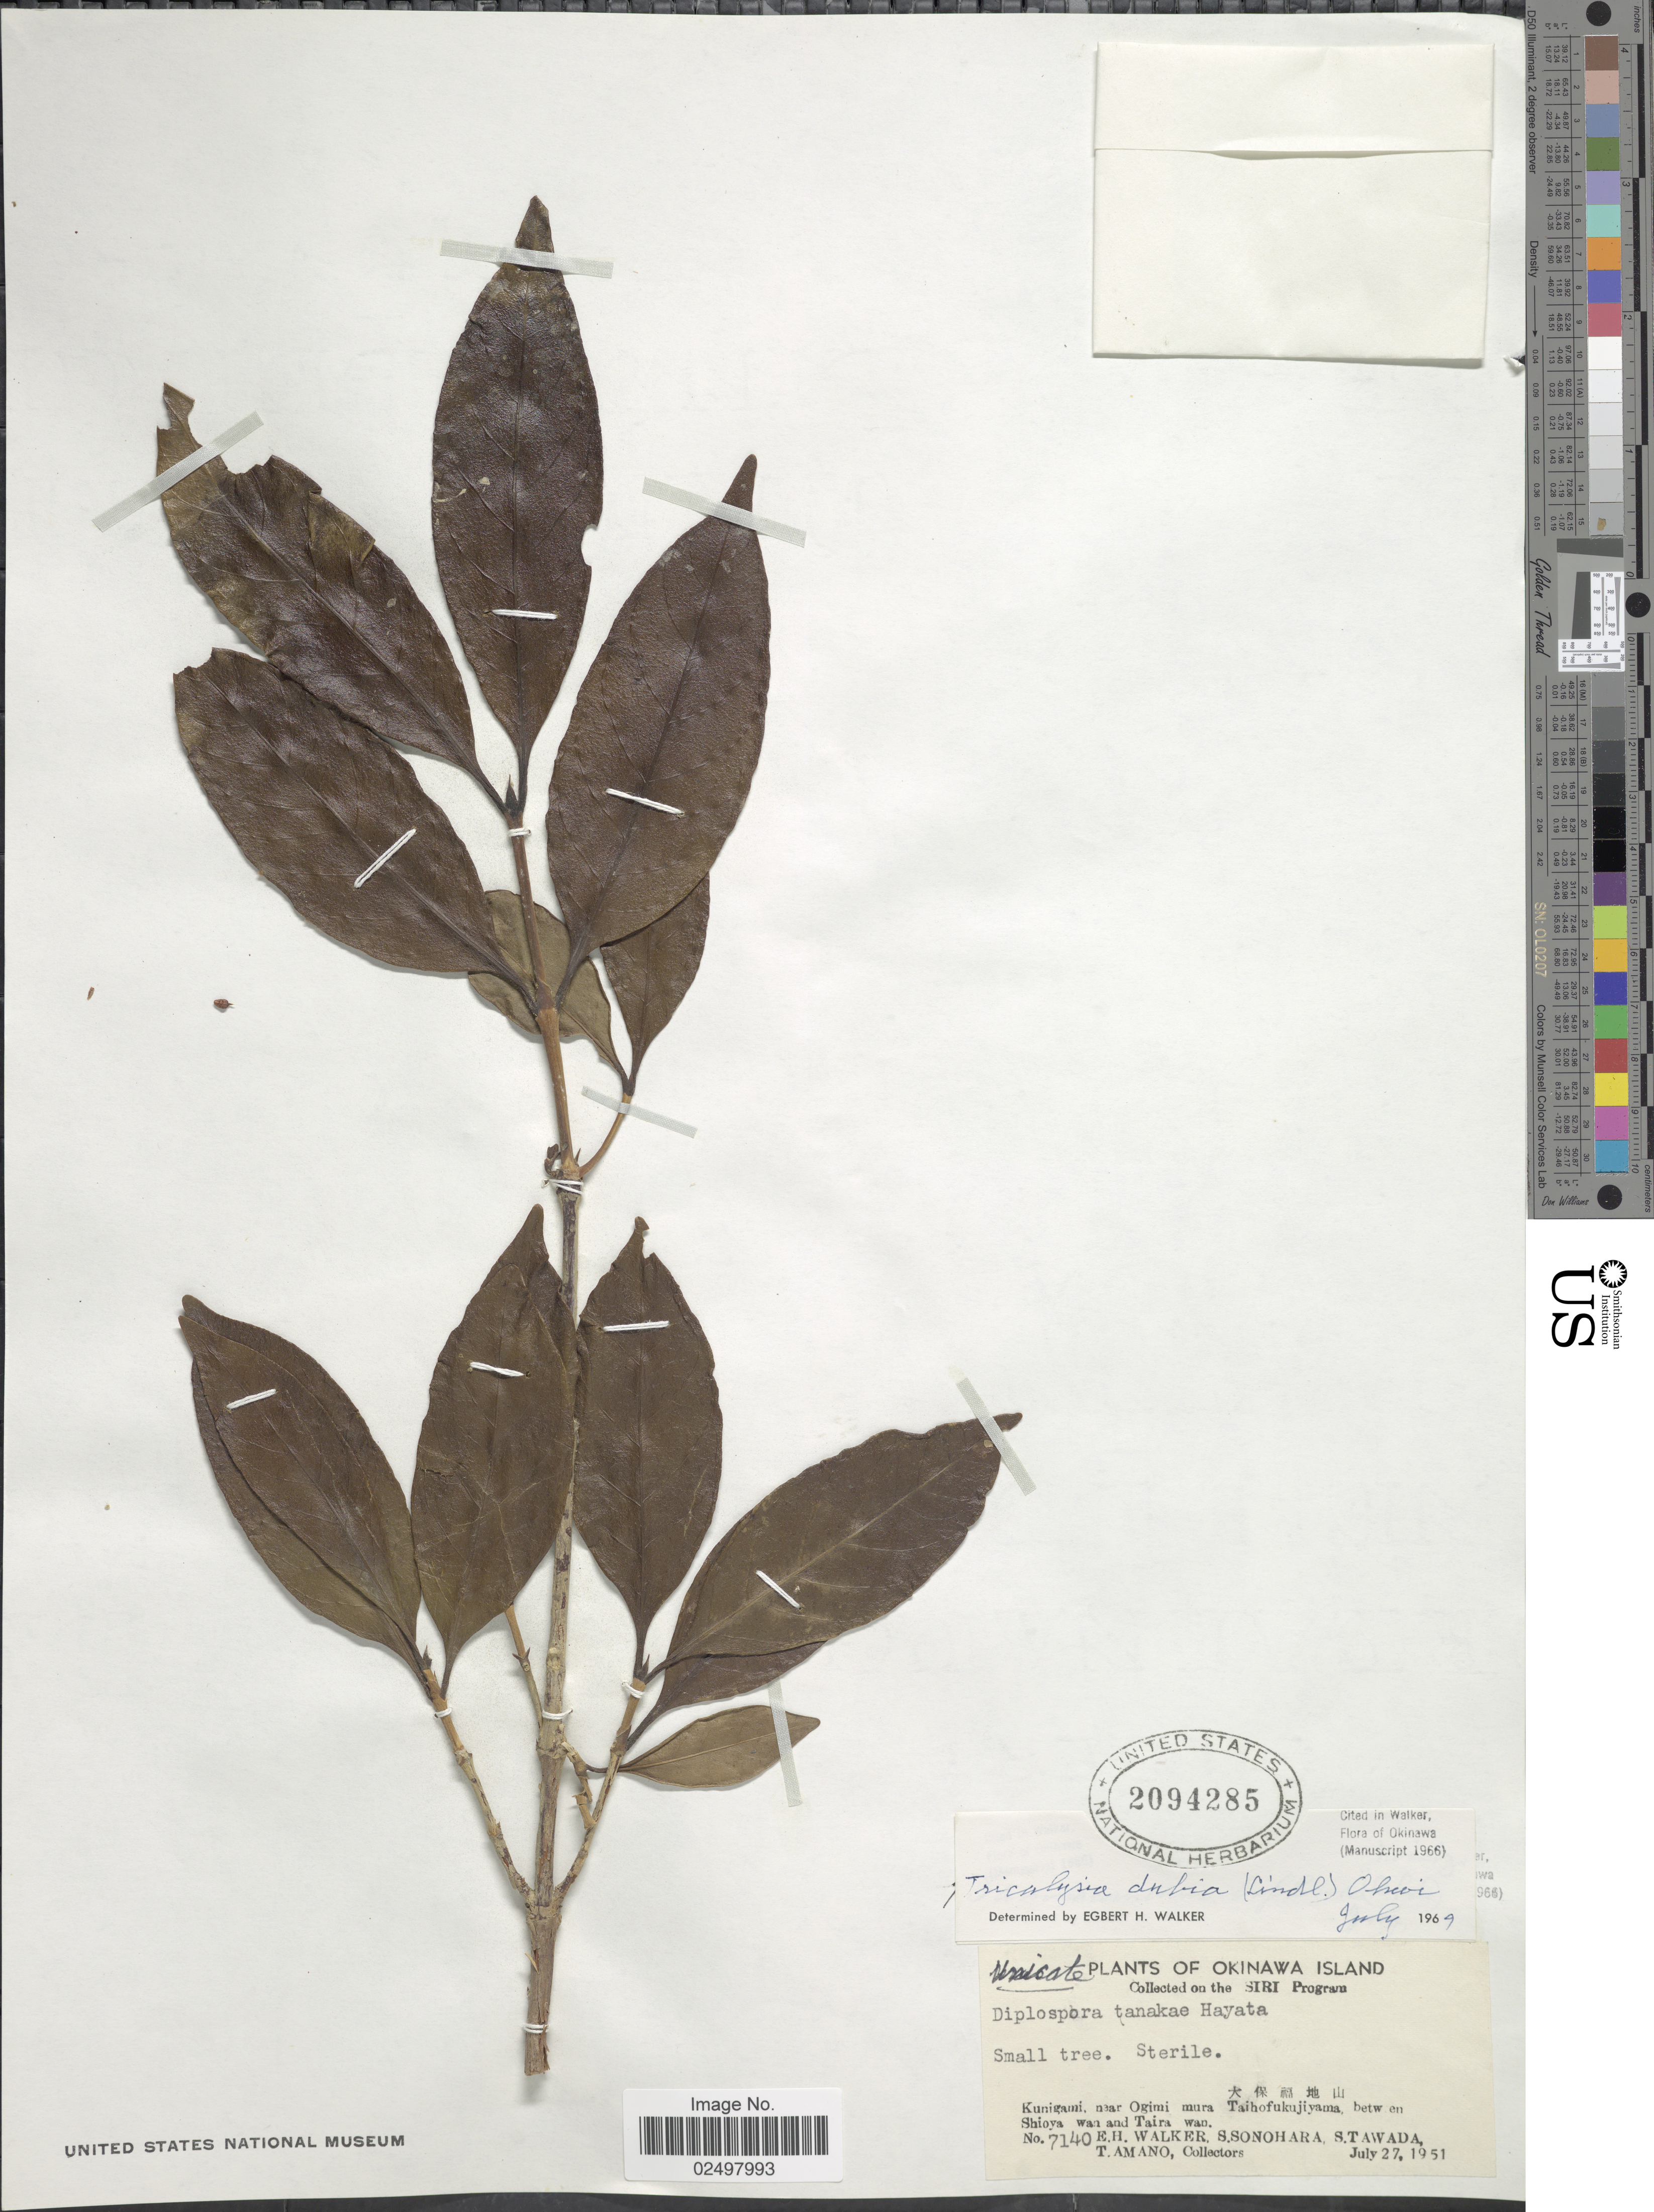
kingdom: Plantae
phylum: Tracheophyta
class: Magnoliopsida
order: Gentianales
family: Rubiaceae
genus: Tricalysia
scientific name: Tricalysia dubia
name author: (Lindl.) Ohwi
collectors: E. H. Walker, S. Sonohara, S. Tawada & T. Amano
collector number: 7140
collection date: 1951-07-27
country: Japan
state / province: Okinawa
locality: Okinawa Island, Kunigami, near Ogimi mura Taihofukujiyama, between Shioya wan and Taira wan.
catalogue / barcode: US 2094285